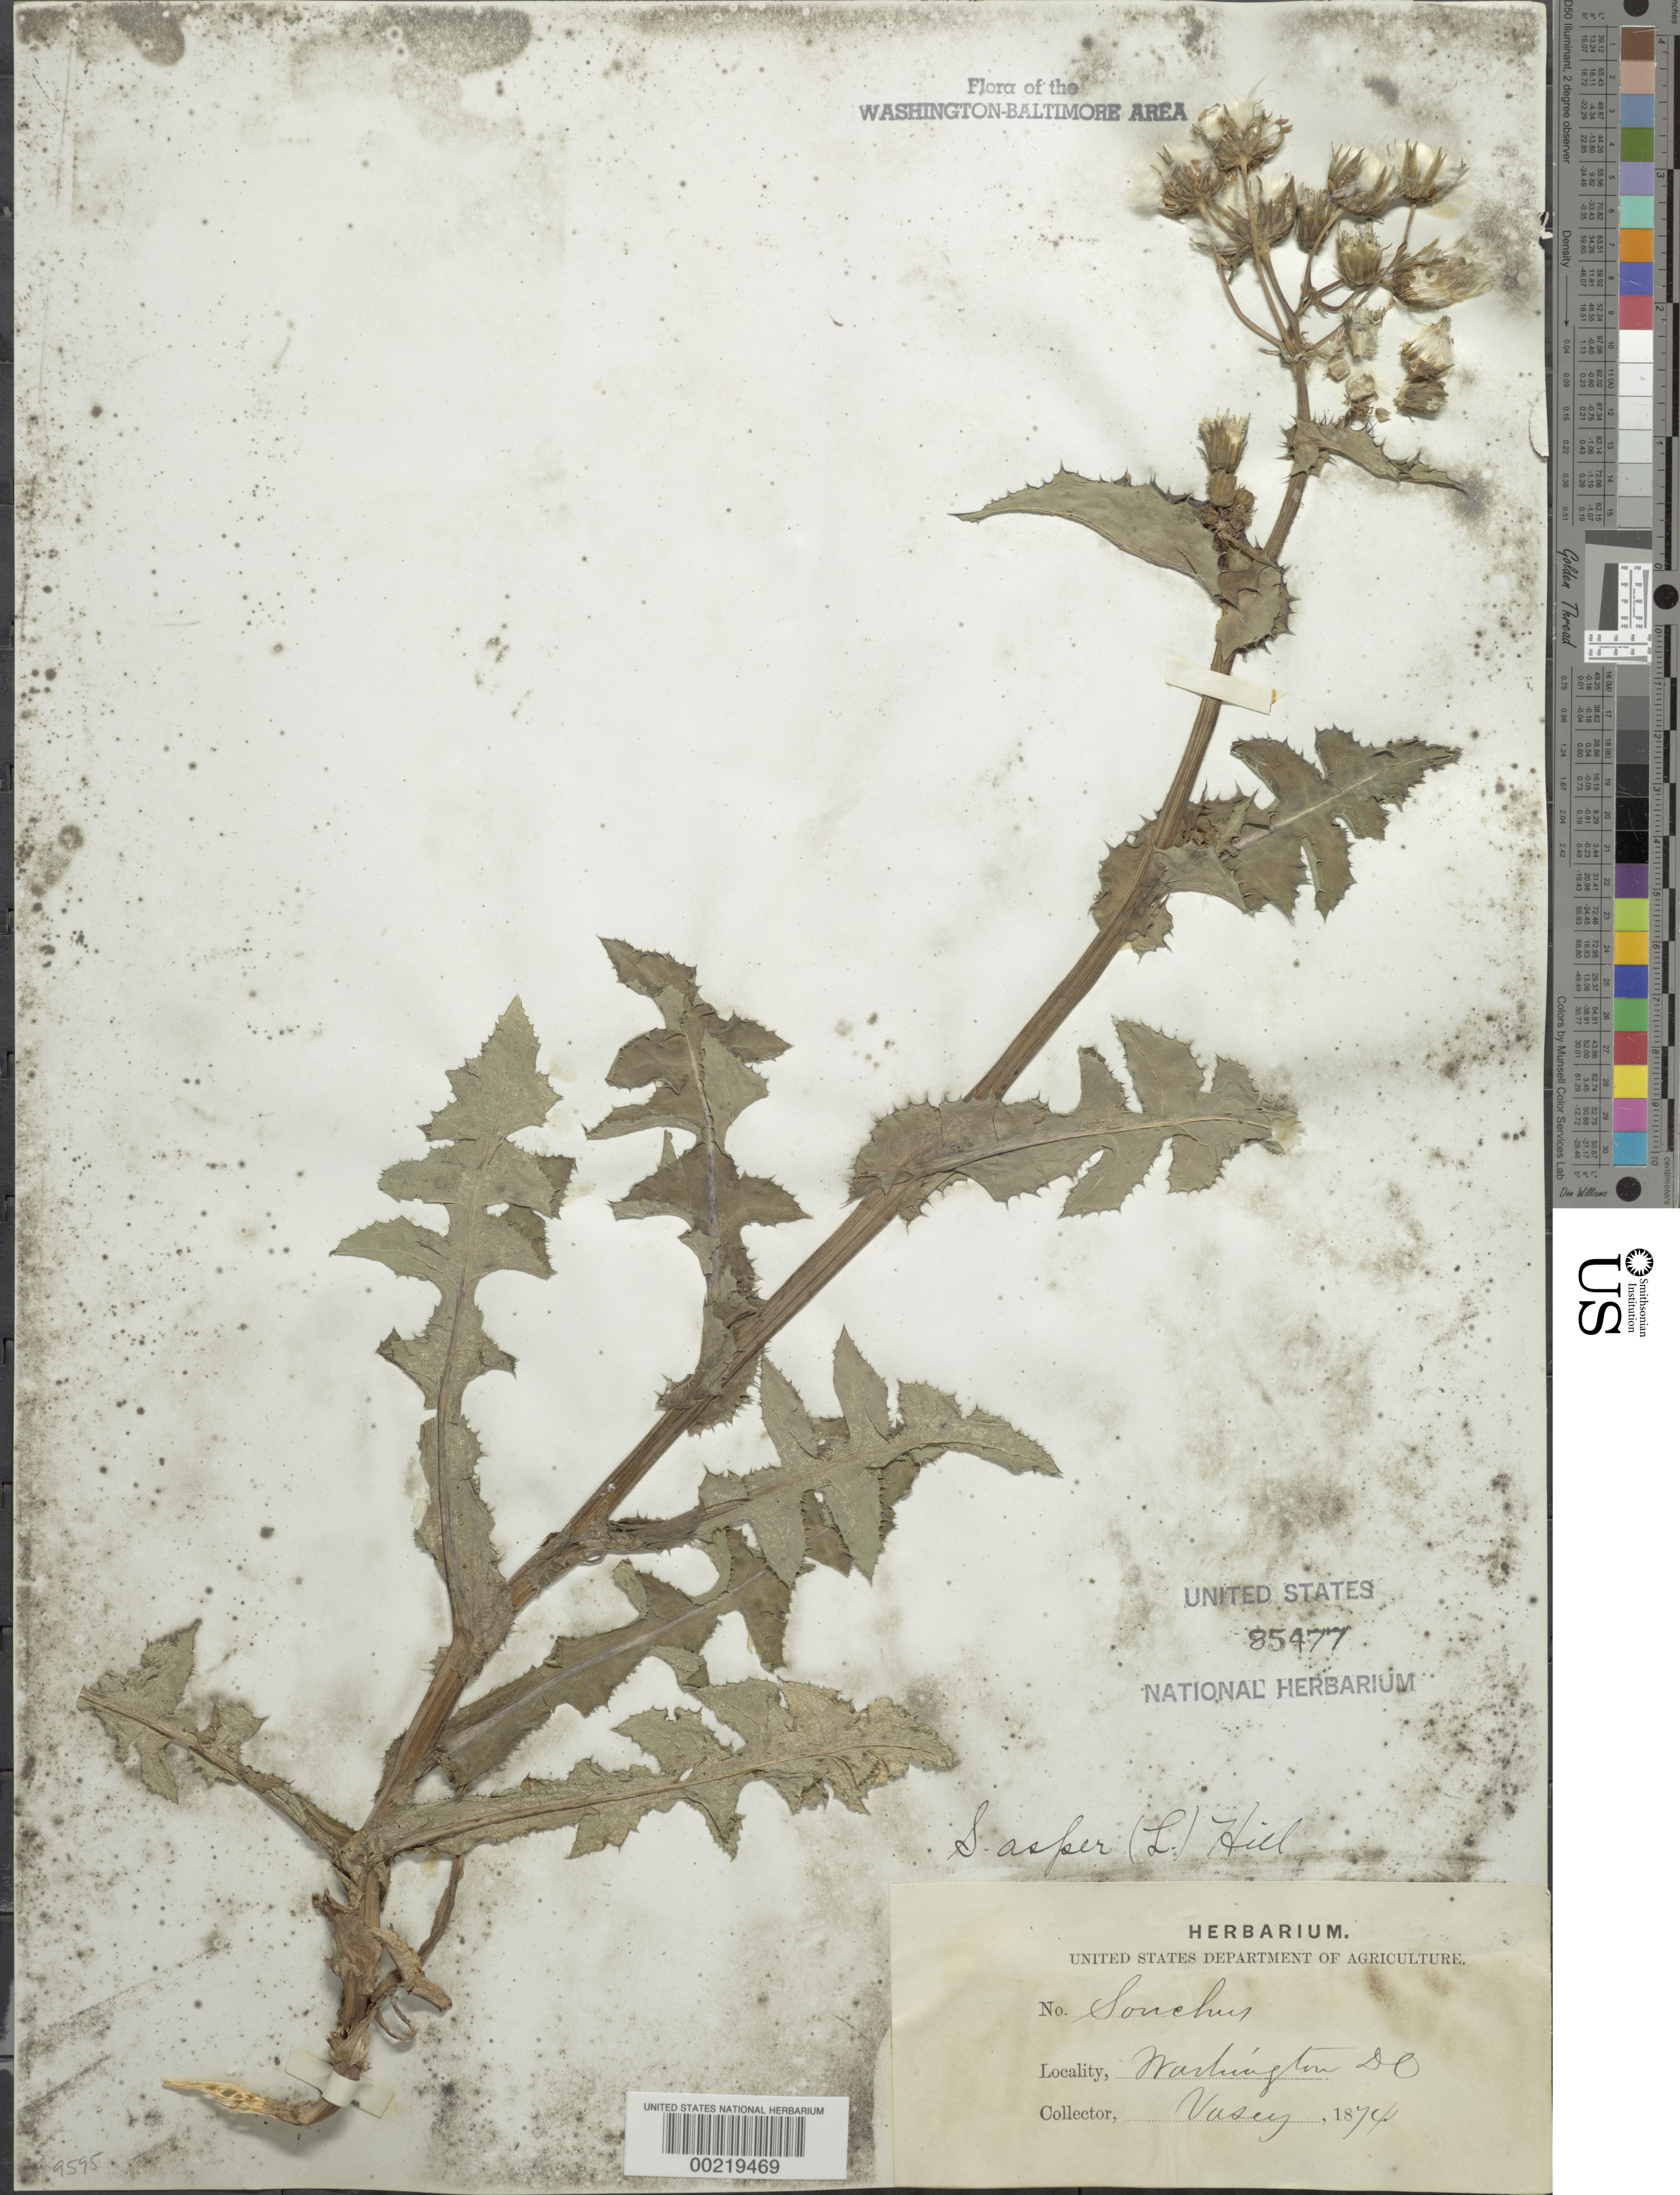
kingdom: Plantae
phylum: Tracheophyta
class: Magnoliopsida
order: Asterales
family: Asteraceae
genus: Sonchus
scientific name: Sonchus asper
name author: (L.) Hill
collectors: G. Vasey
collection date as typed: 1874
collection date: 1874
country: United States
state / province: District of Columbia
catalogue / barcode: US 85477